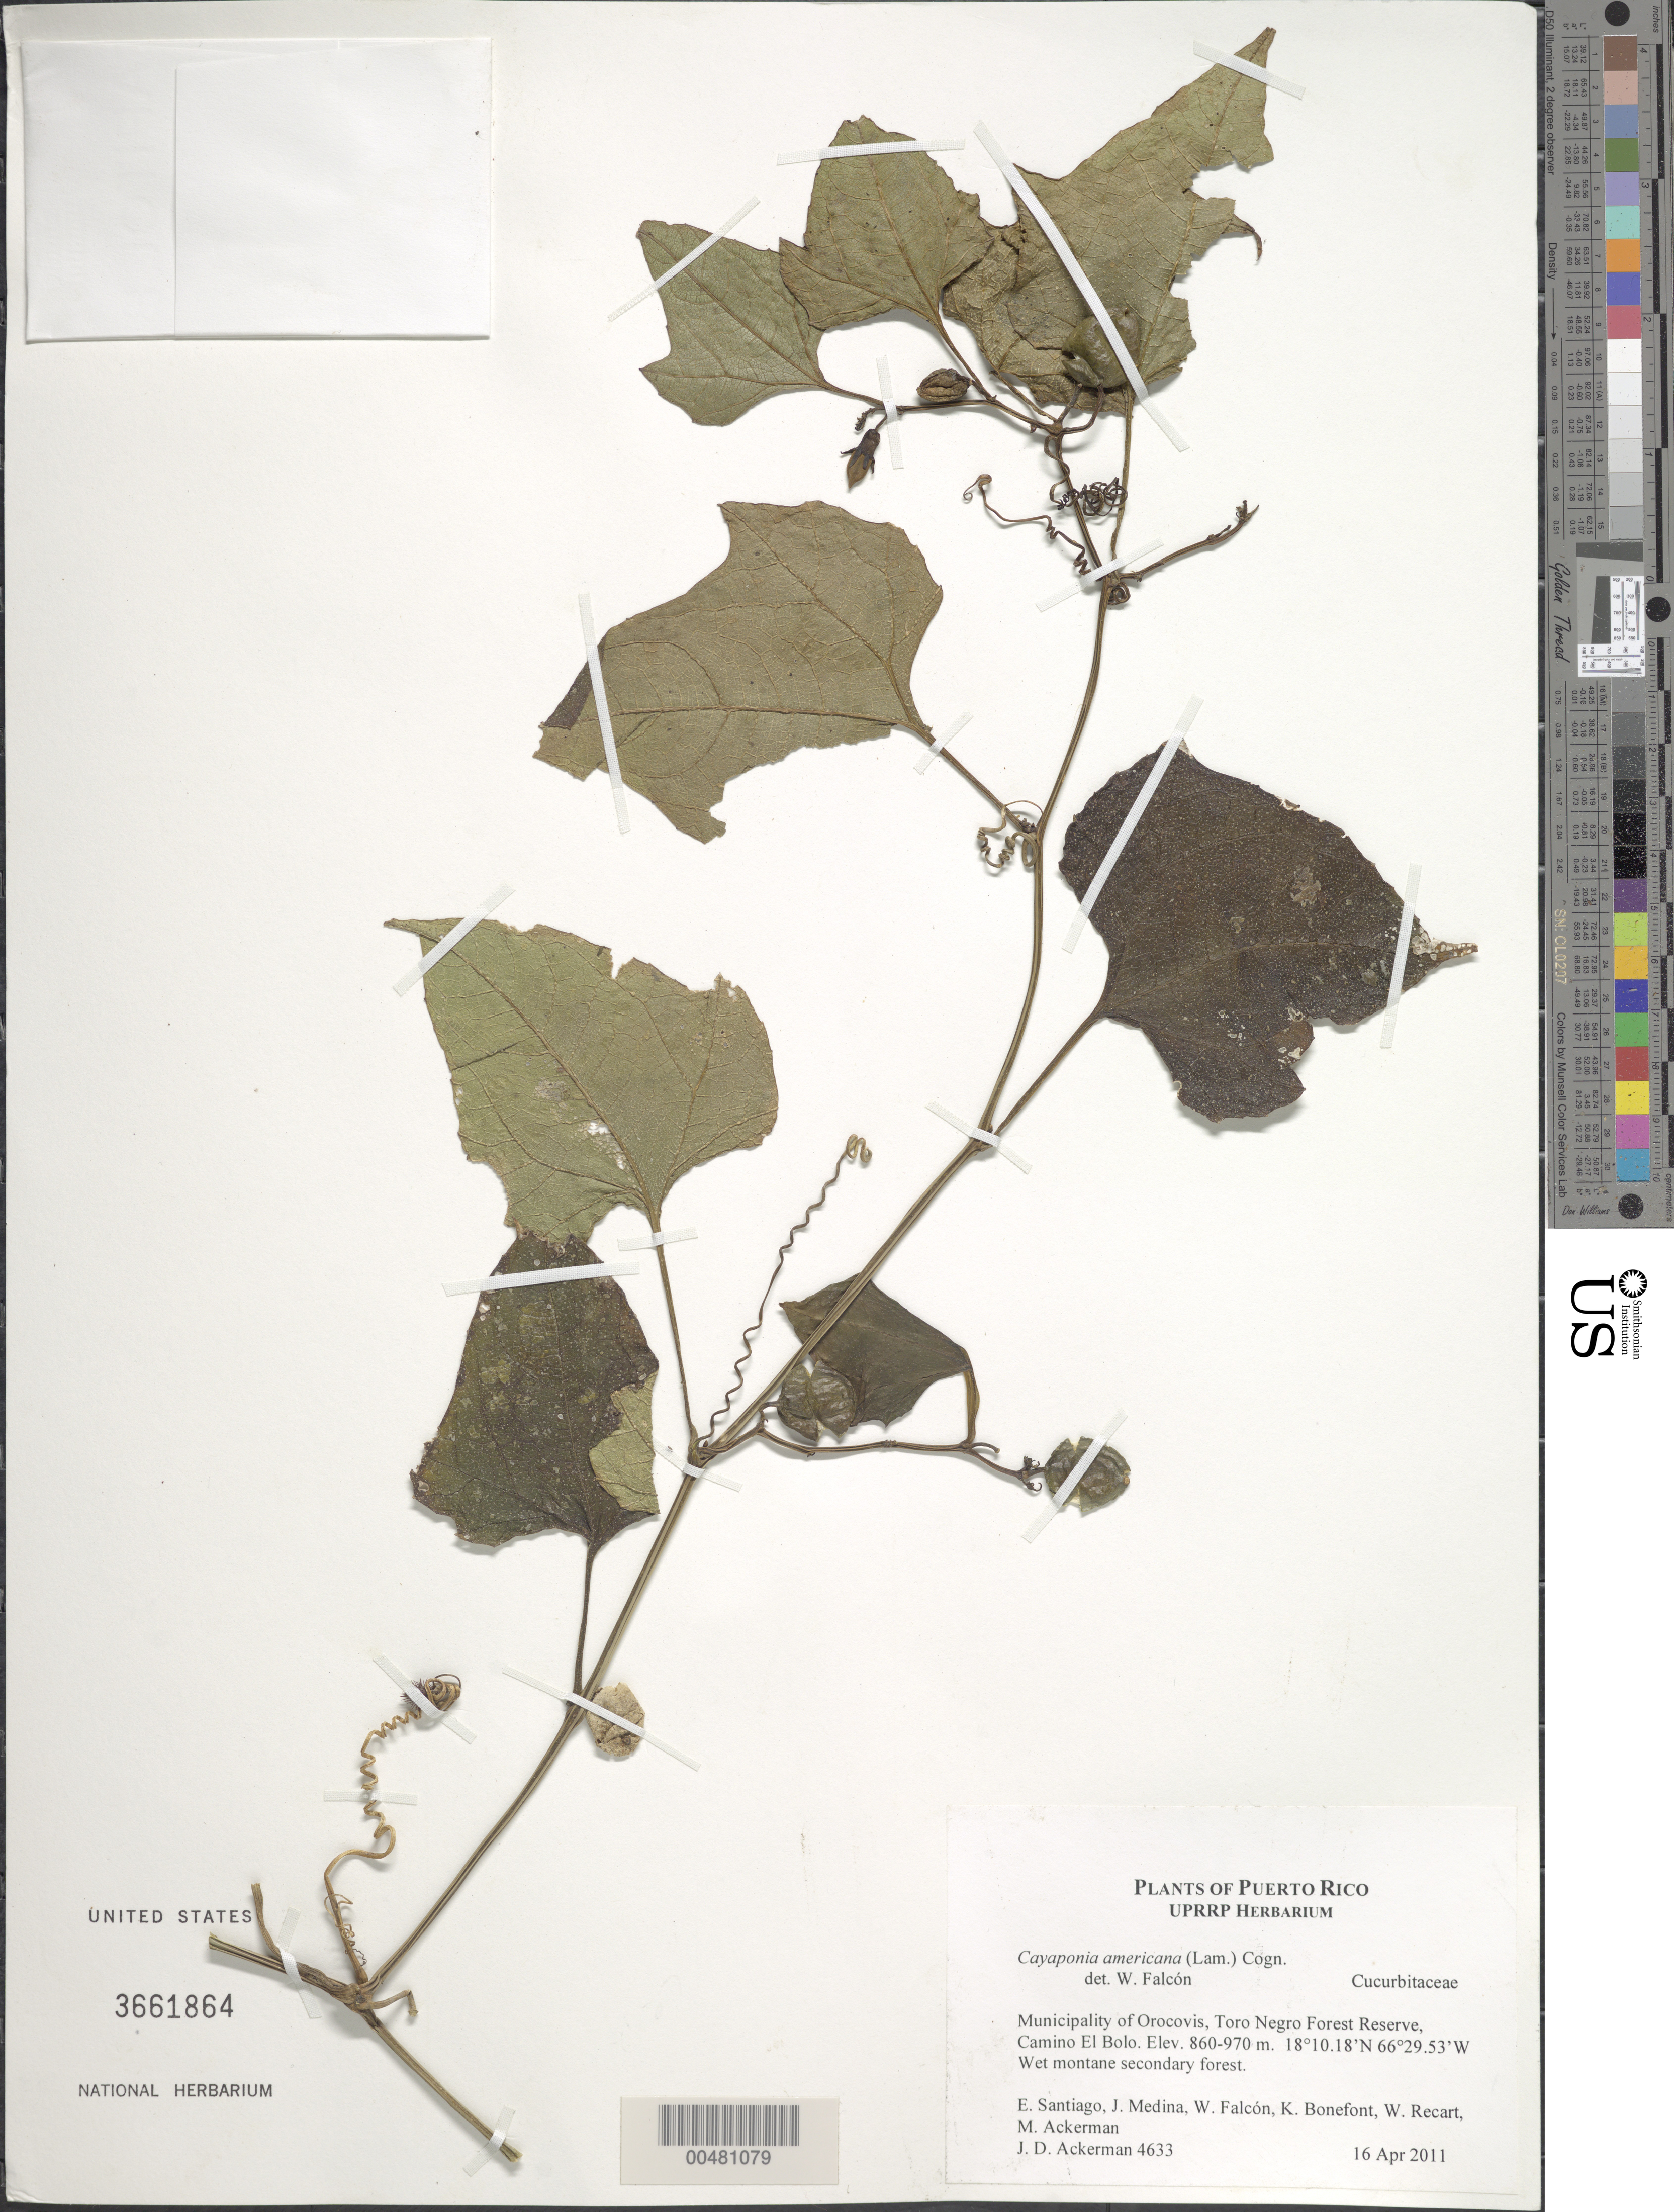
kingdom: Plantae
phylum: Tracheophyta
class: Magnoliopsida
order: Cucurbitales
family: Cucurbitaceae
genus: Cayaponia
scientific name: Cayaponia americana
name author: (Lam.) Cogn.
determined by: Falcón, W.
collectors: J. D. Ackerman, E. Santiago, J. Medina, W. Falcón, K. Bonefont, W. Recart & M. Ackerman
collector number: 4633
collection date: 2011-04-16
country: Puerto Rico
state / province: Orocovis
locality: Mun. Orocovis. Toro Negro Forest Reserve, Camino El Bolo.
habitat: Wet montane secondary forest.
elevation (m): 860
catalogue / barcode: US 3661864